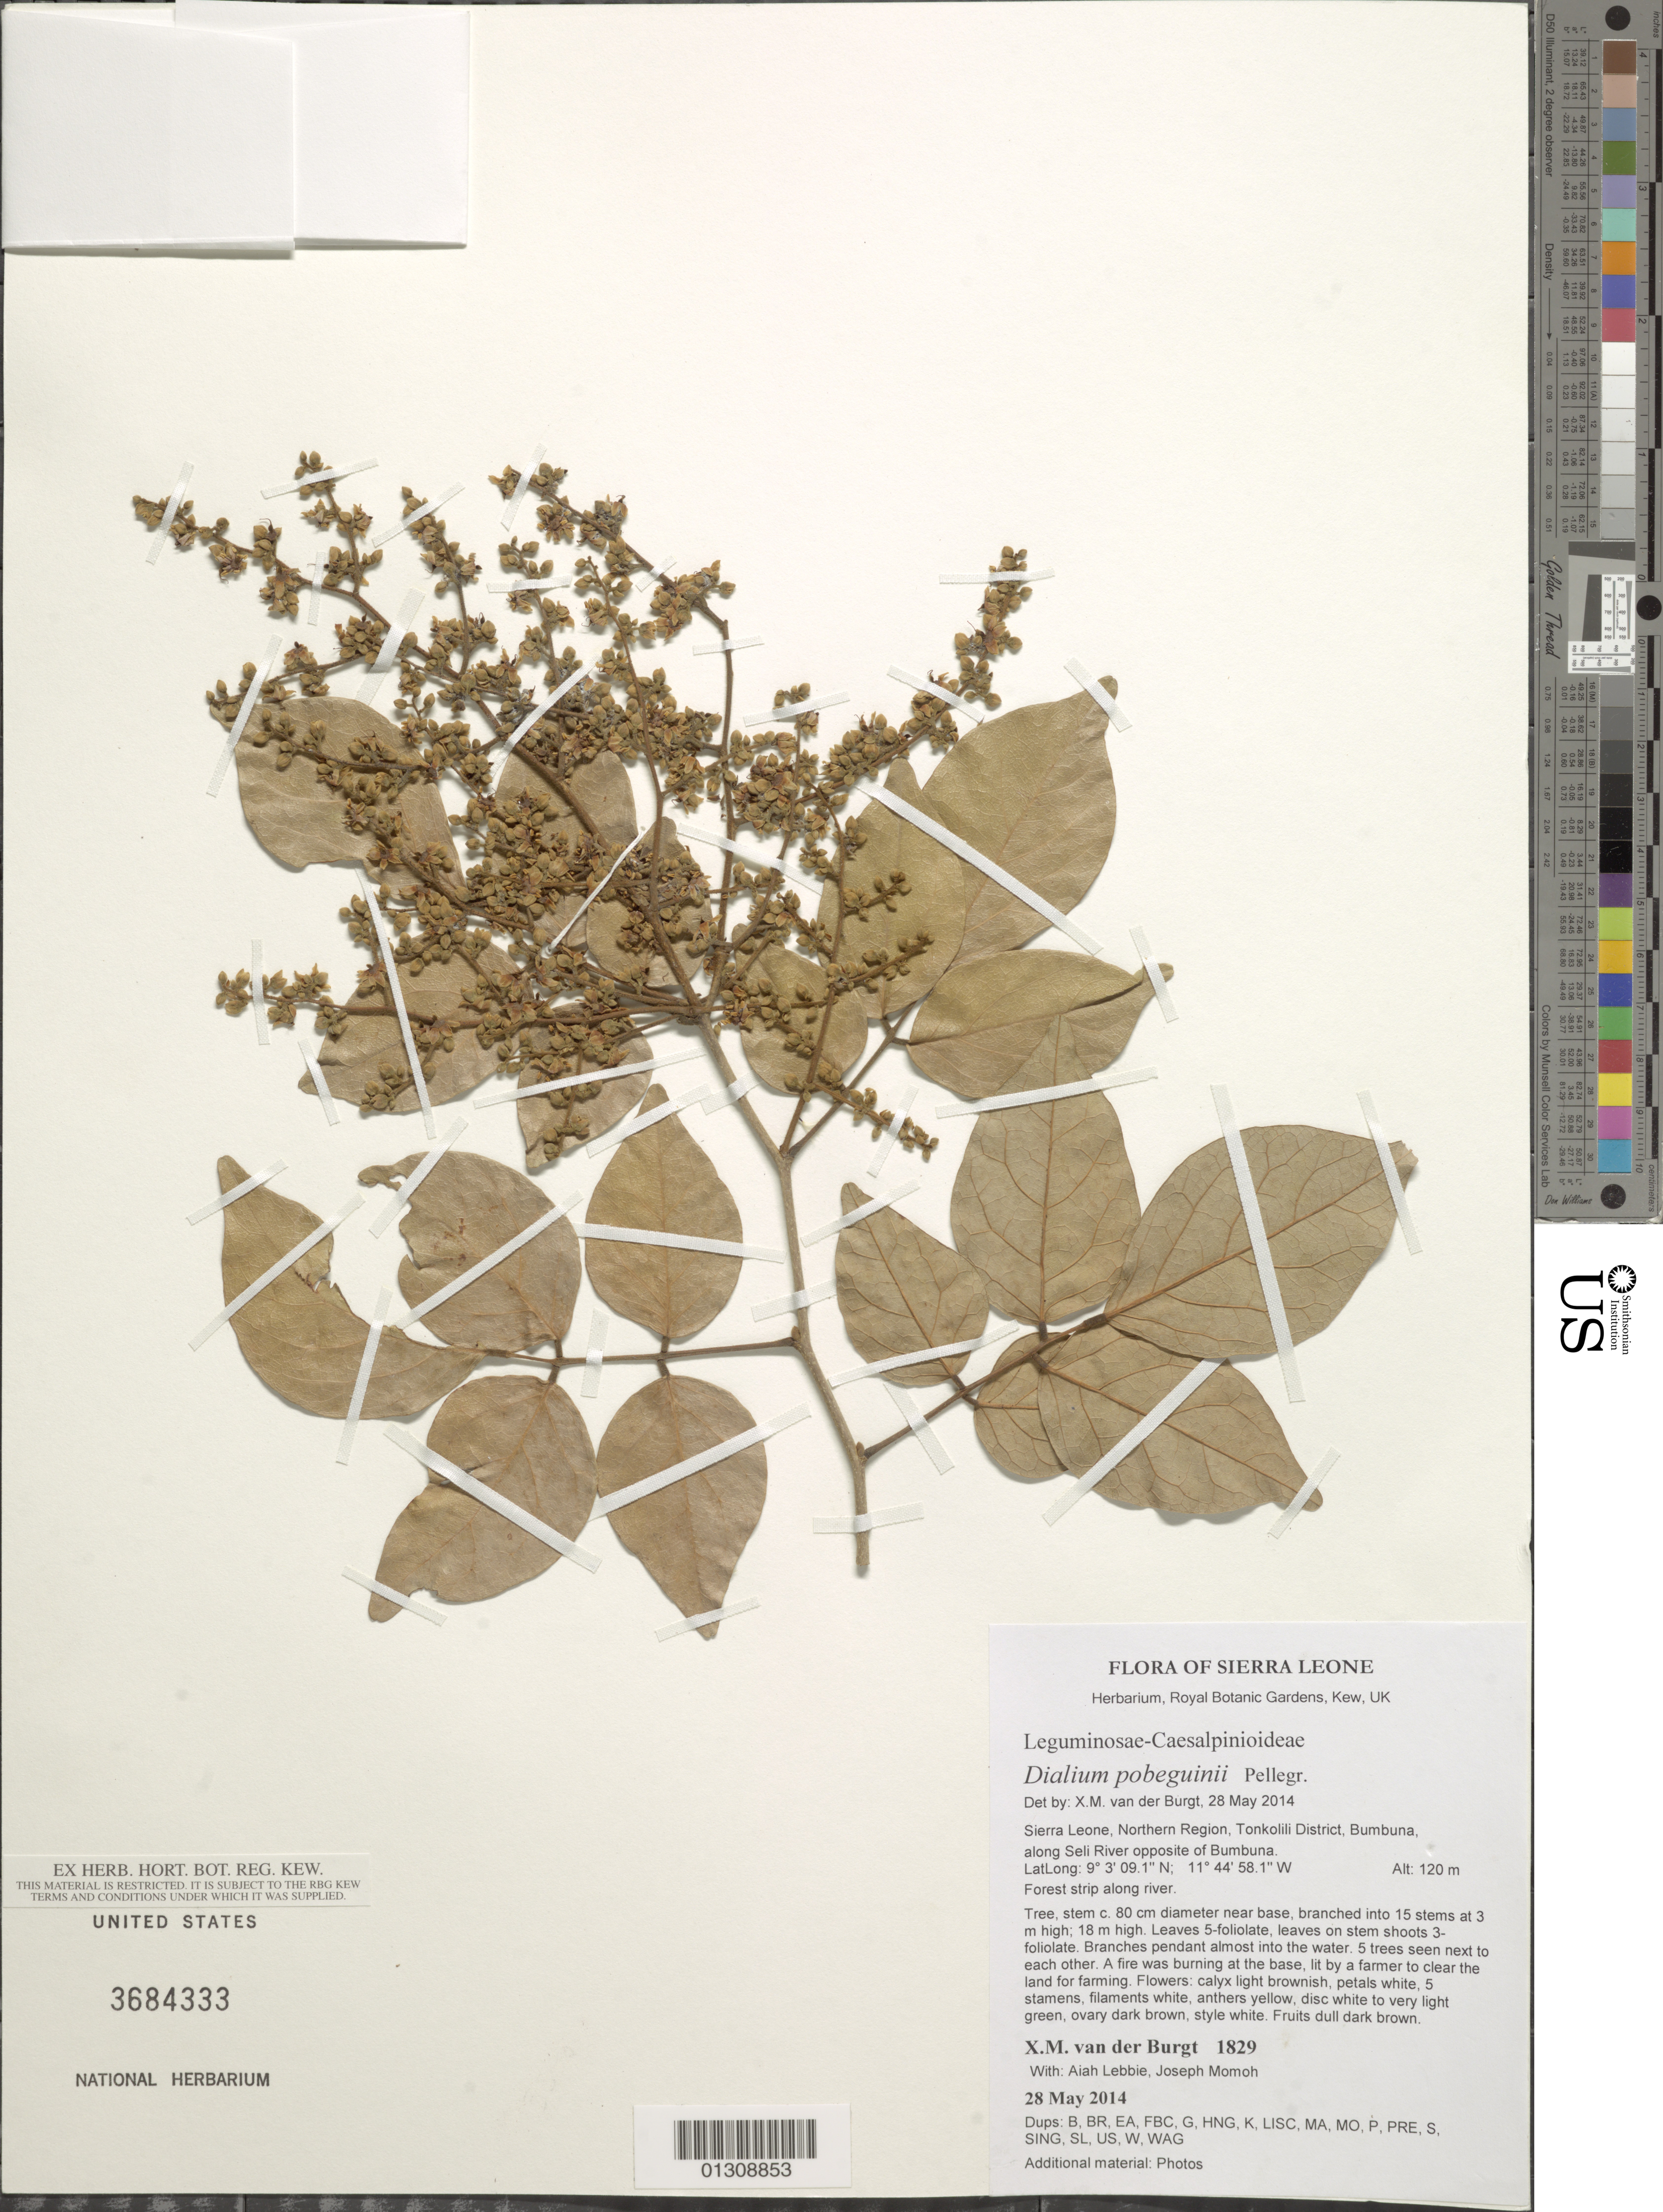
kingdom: Plantae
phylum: Tracheophyta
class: Magnoliopsida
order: Fabales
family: Fabaceae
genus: Dialium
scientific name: Dialium pobeguinii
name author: Pellegr.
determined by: van der Burgt, X. M.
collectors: X. M. van der Burgt, A. Lebbie & J. Momoh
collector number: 1829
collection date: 2014-05-28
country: Sierra Leone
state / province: Northern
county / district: Tonkolili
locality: Along Seli River opposite Bumbuna.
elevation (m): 120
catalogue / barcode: US 3684333